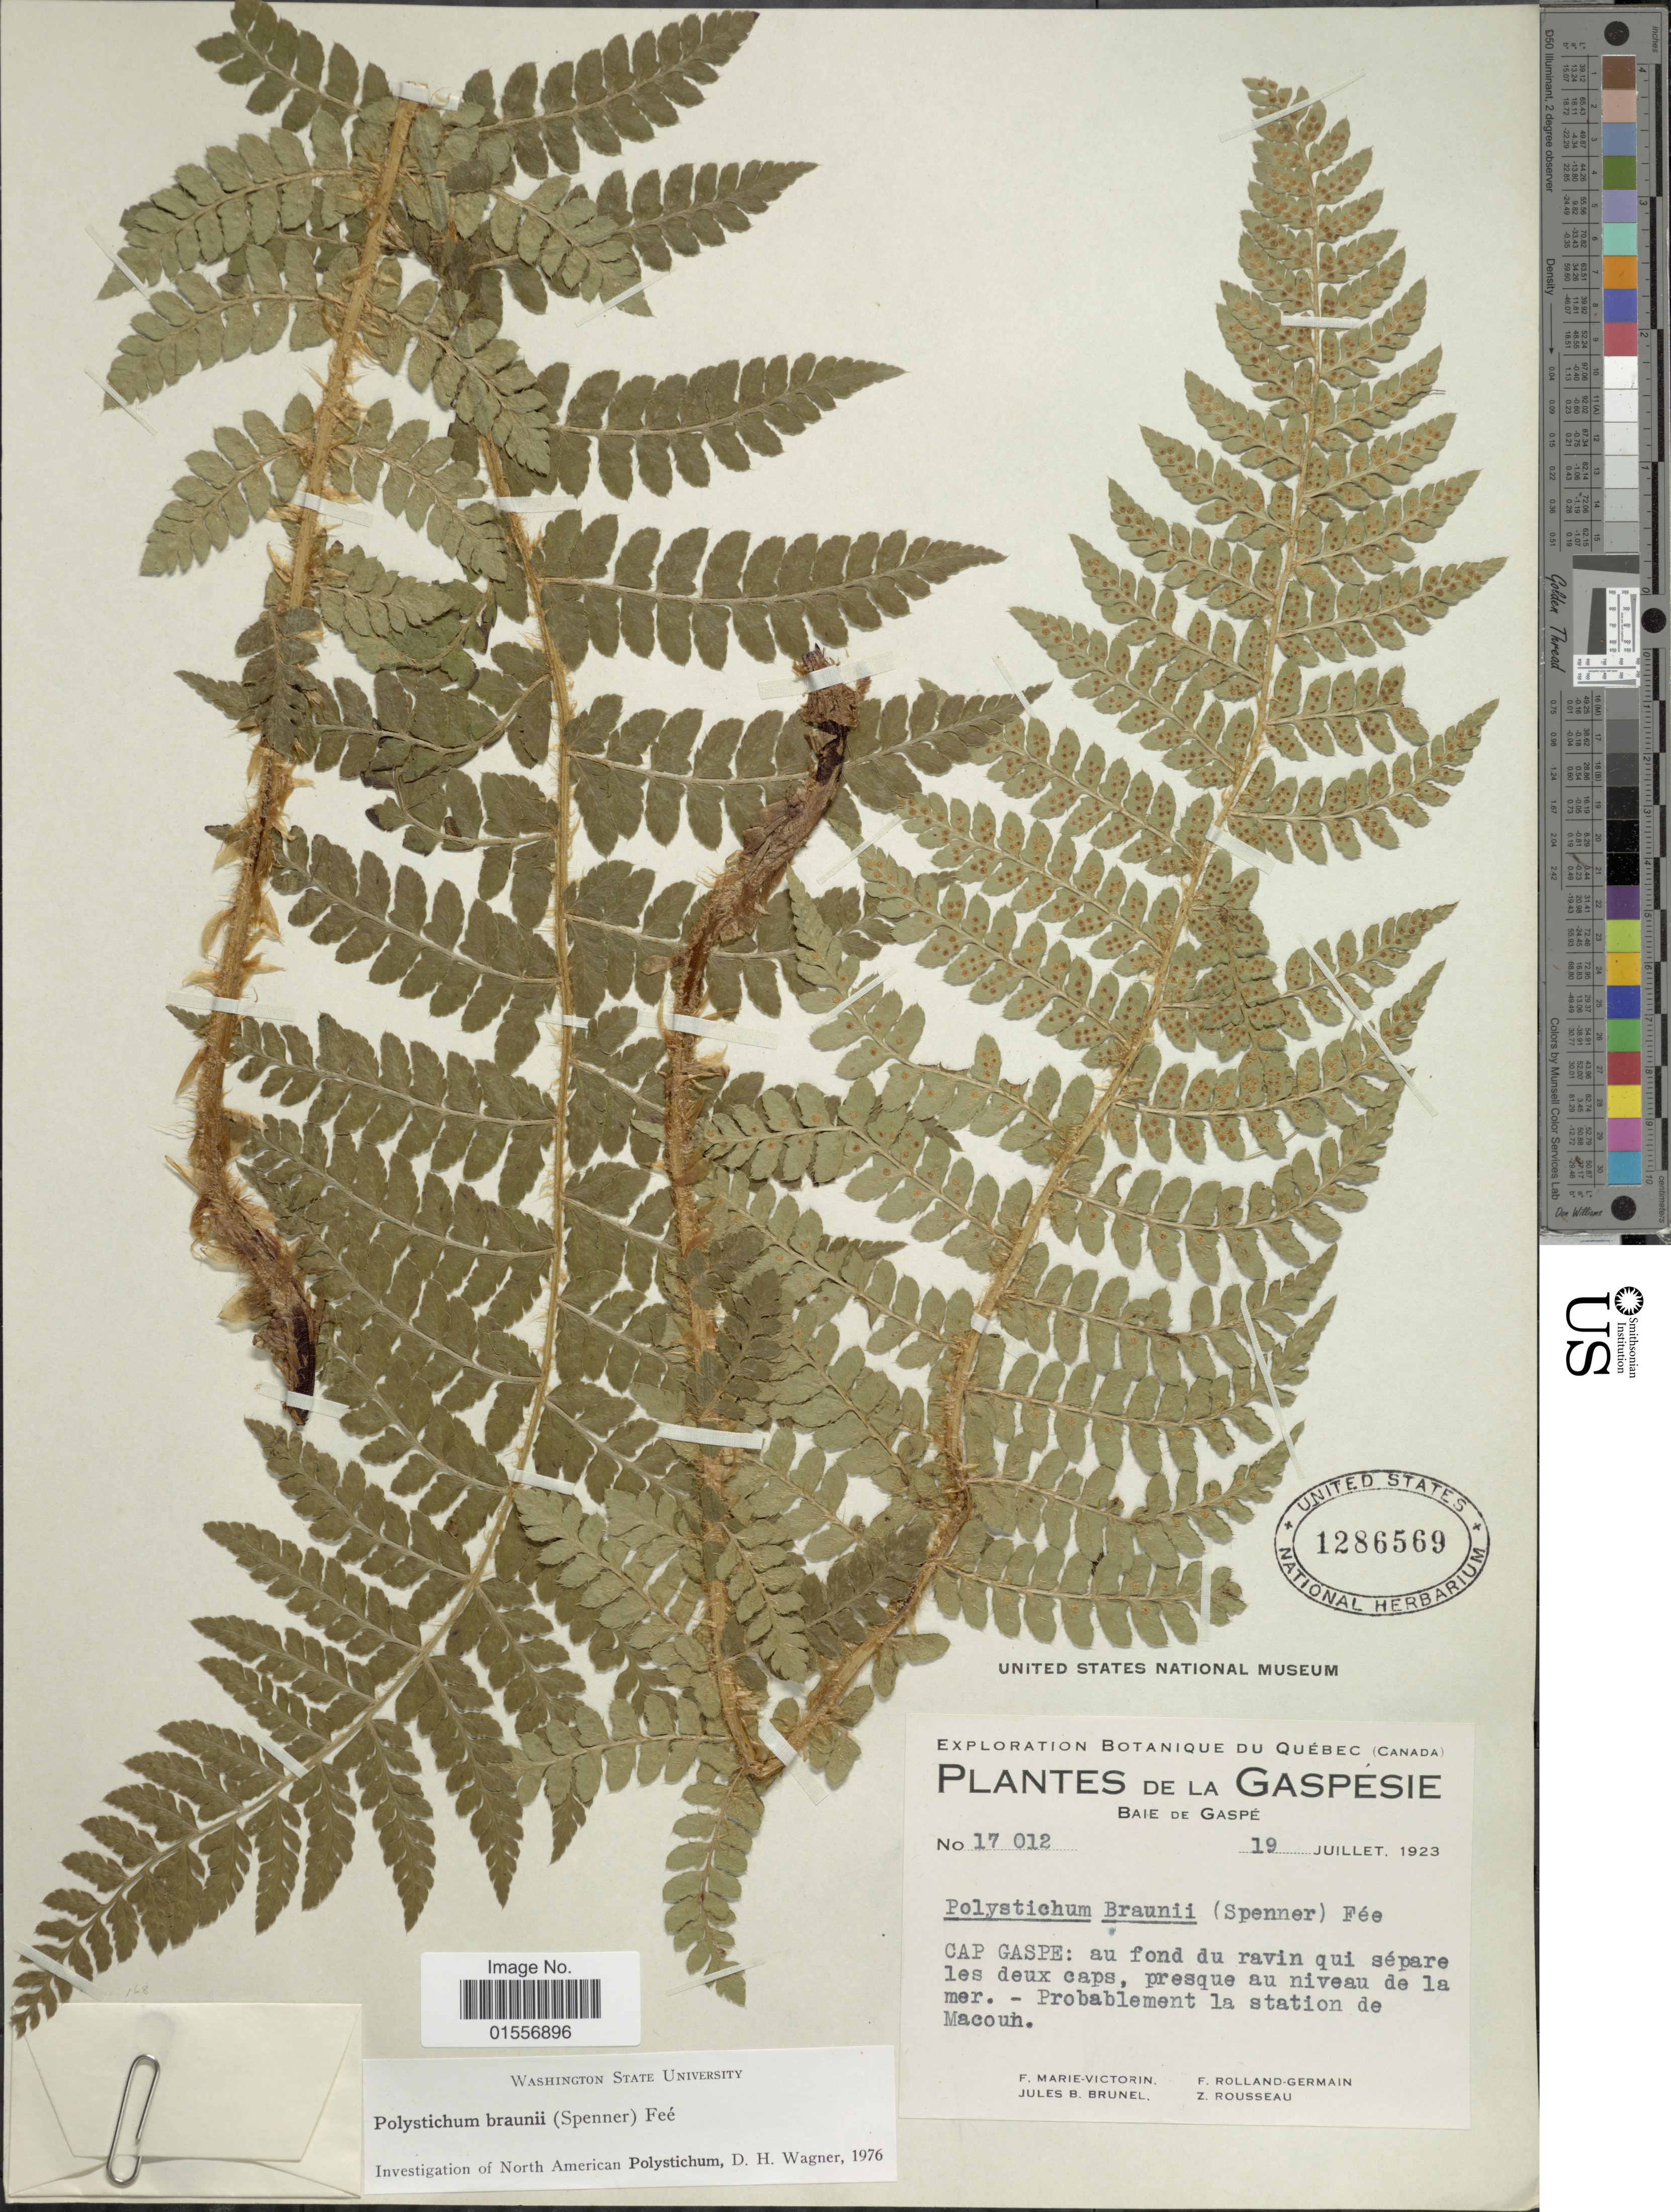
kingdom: Plantae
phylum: Tracheophyta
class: Polypodiopsida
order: Polypodiales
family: Dryopteridaceae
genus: Polystichum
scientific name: Polystichum braunii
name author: (Spenn.) Fée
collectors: -. Marie-Victorin, J. Brunel, Rolland-Germain & Z. Rousseau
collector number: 17012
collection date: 1923-07-19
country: Canada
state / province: Quebec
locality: La Gaspesie, Baie de Gaspe, Cap Gaspe:au fond du ravin qui separe les deux caps, presque au niveau de la mer. - Probablement la station de Macoun.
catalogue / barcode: US 1286569